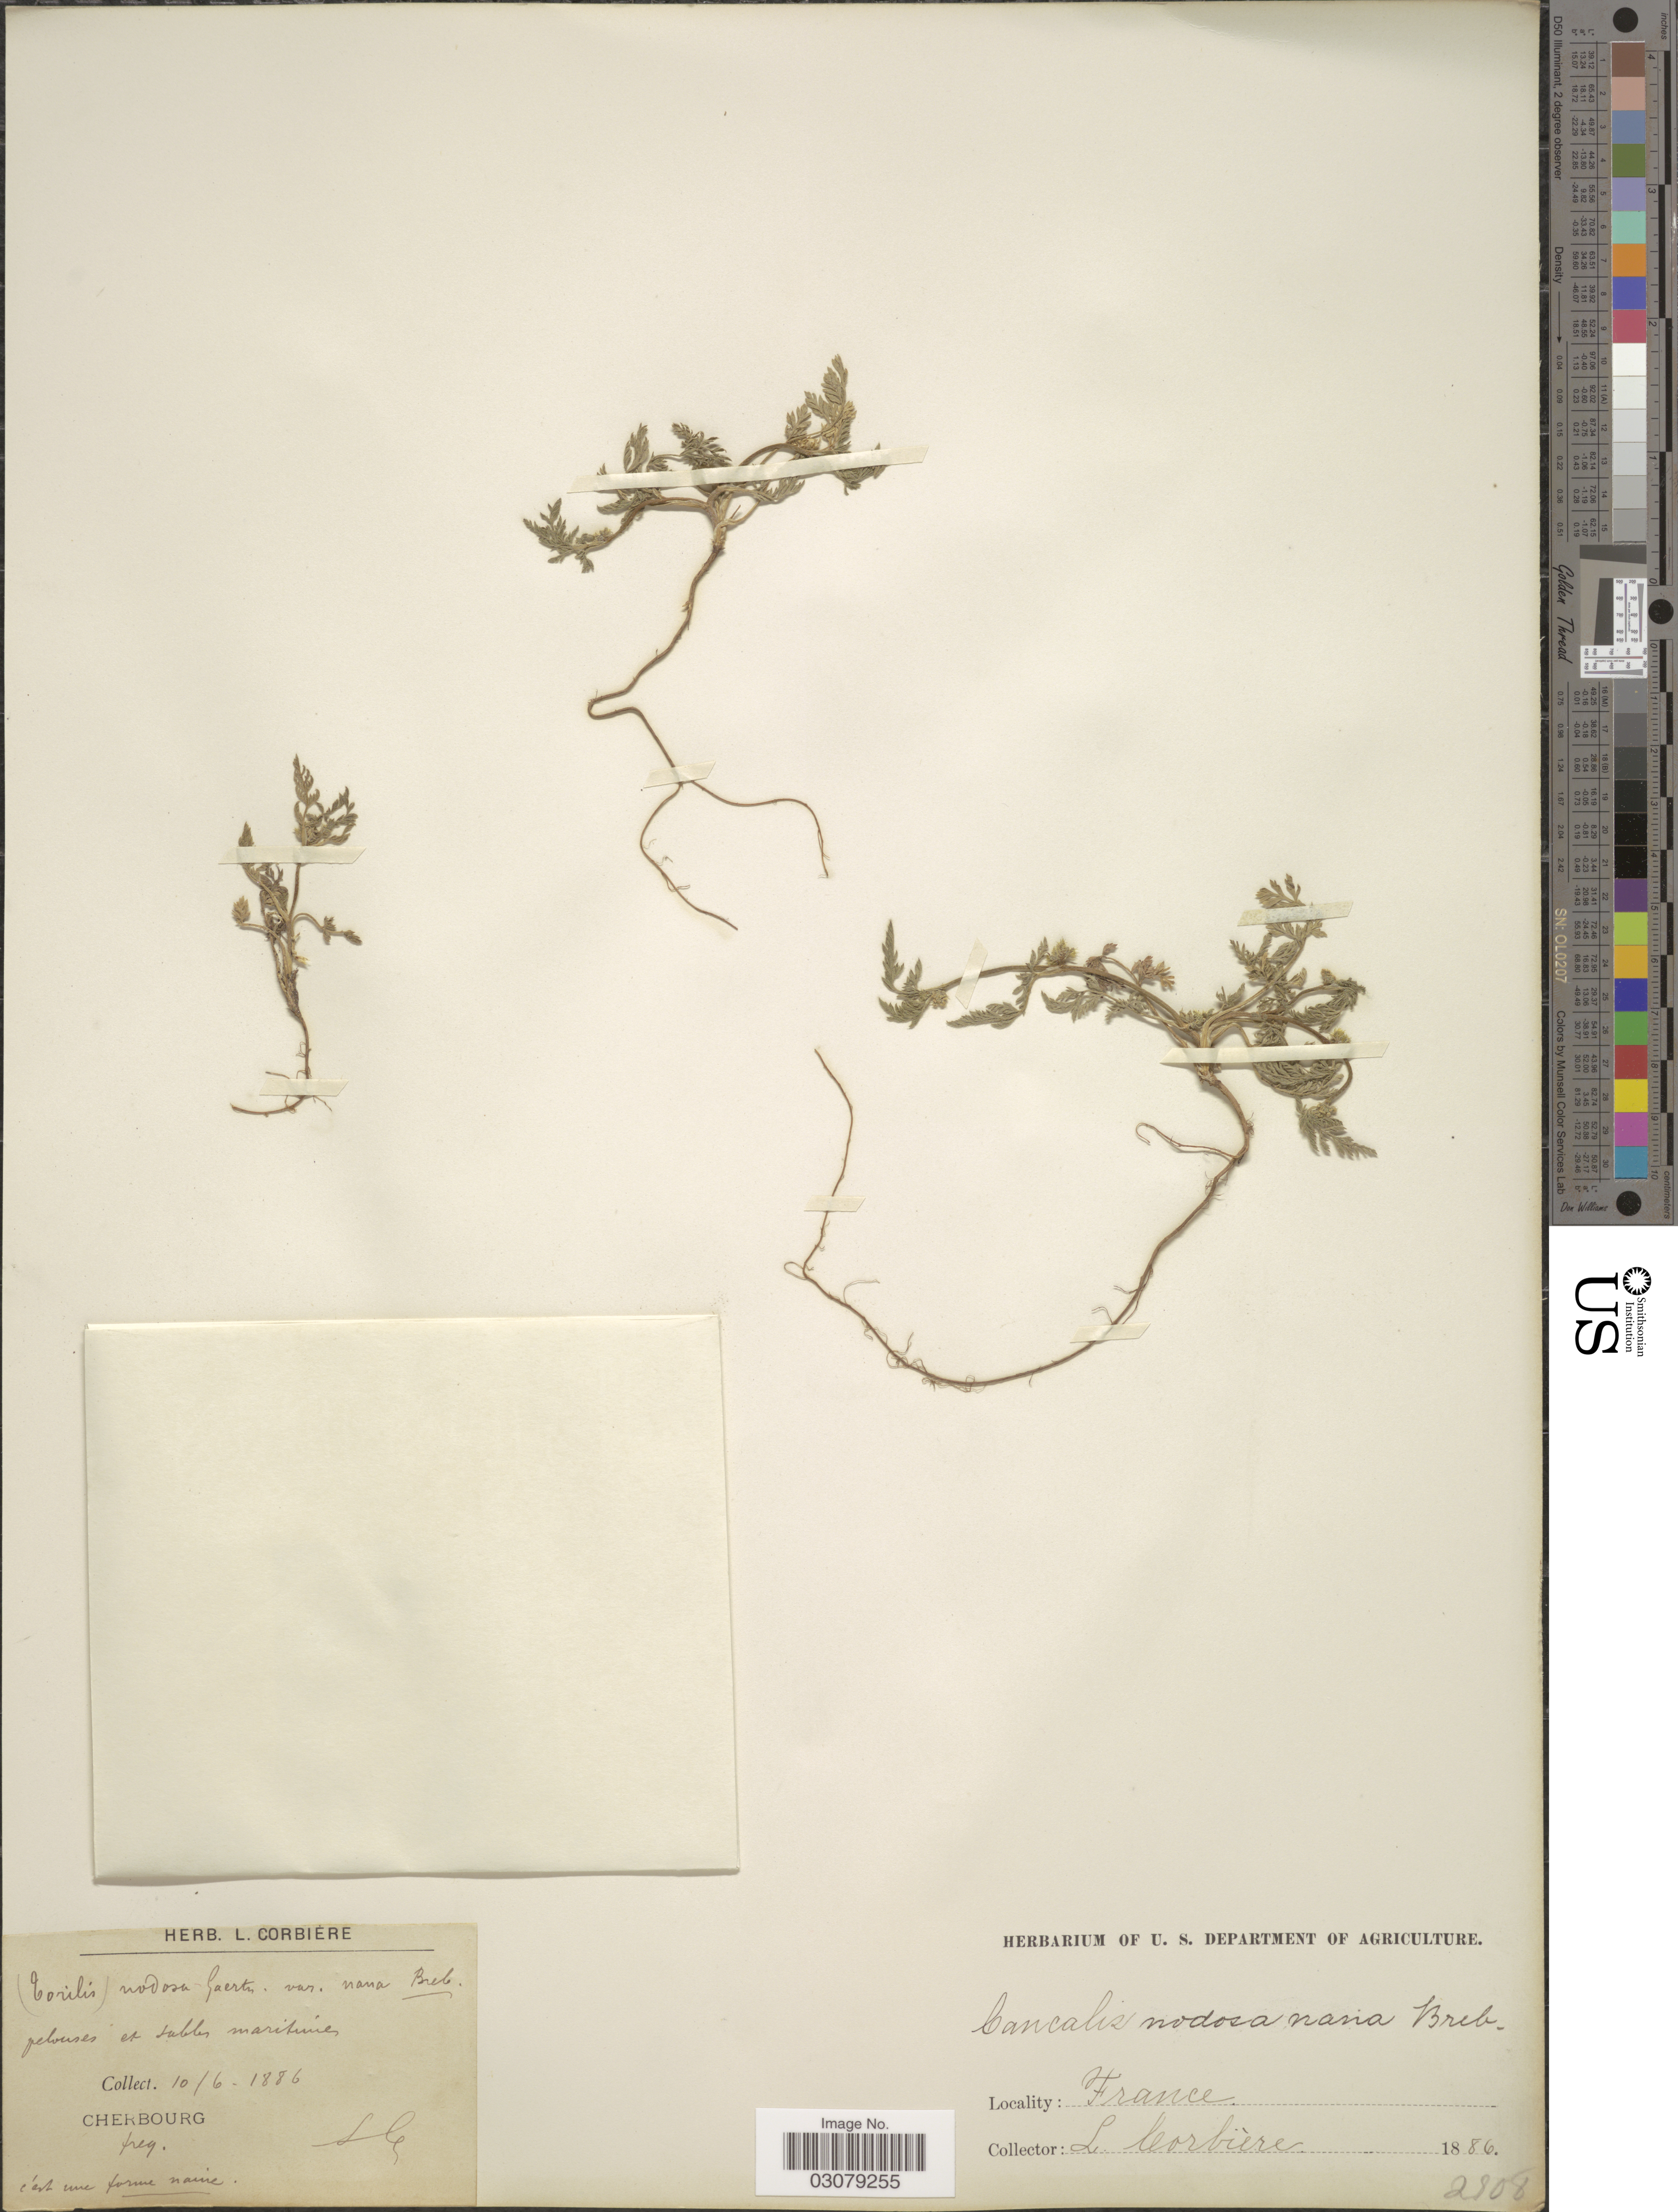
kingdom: Plantae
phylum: Tracheophyta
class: Magnoliopsida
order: Apiales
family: Apiaceae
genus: Torilis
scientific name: Torilis nodosa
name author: (L.) Gaertn.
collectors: L. Corbière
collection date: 1886-06-10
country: France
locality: Pelouses et sables maritime. Cherbourg.